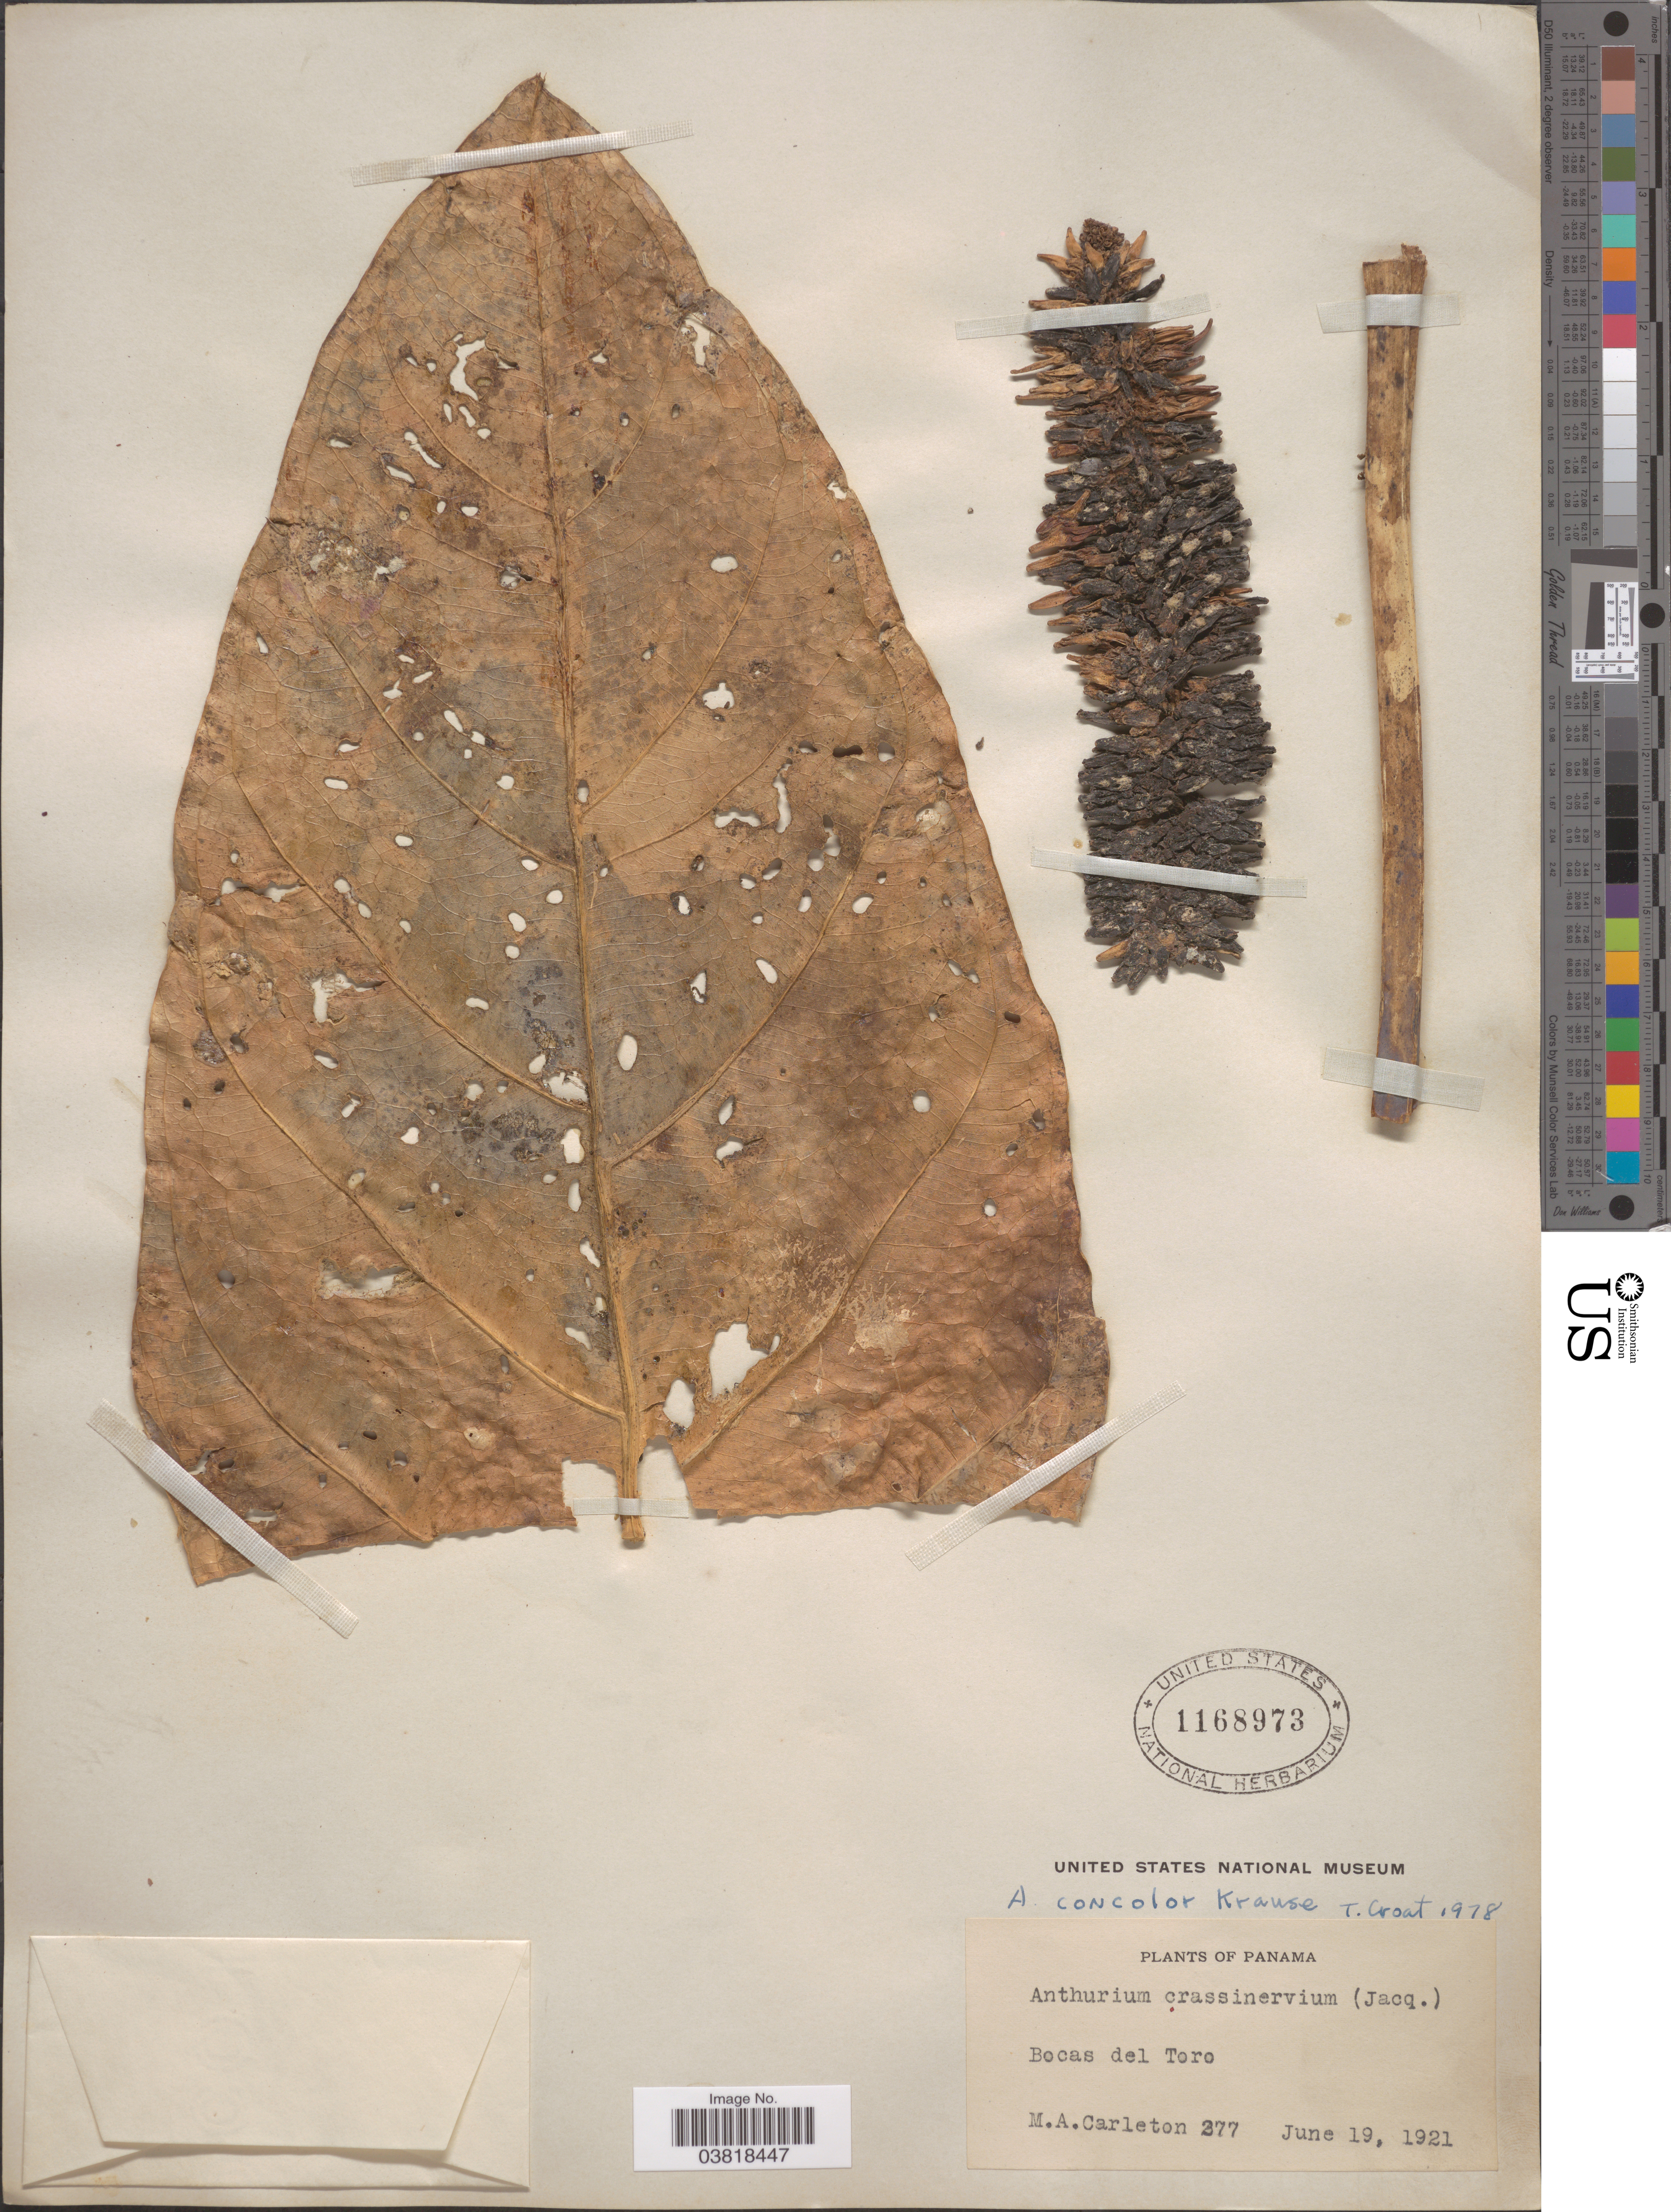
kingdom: Plantae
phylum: Tracheophyta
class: Liliopsida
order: Alismatales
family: Araceae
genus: Anthurium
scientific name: Anthurium concolor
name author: K. Krause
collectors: M. A. Carleton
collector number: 277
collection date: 1921-06-19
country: Panama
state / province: Bocas del Toro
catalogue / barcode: US 1168973